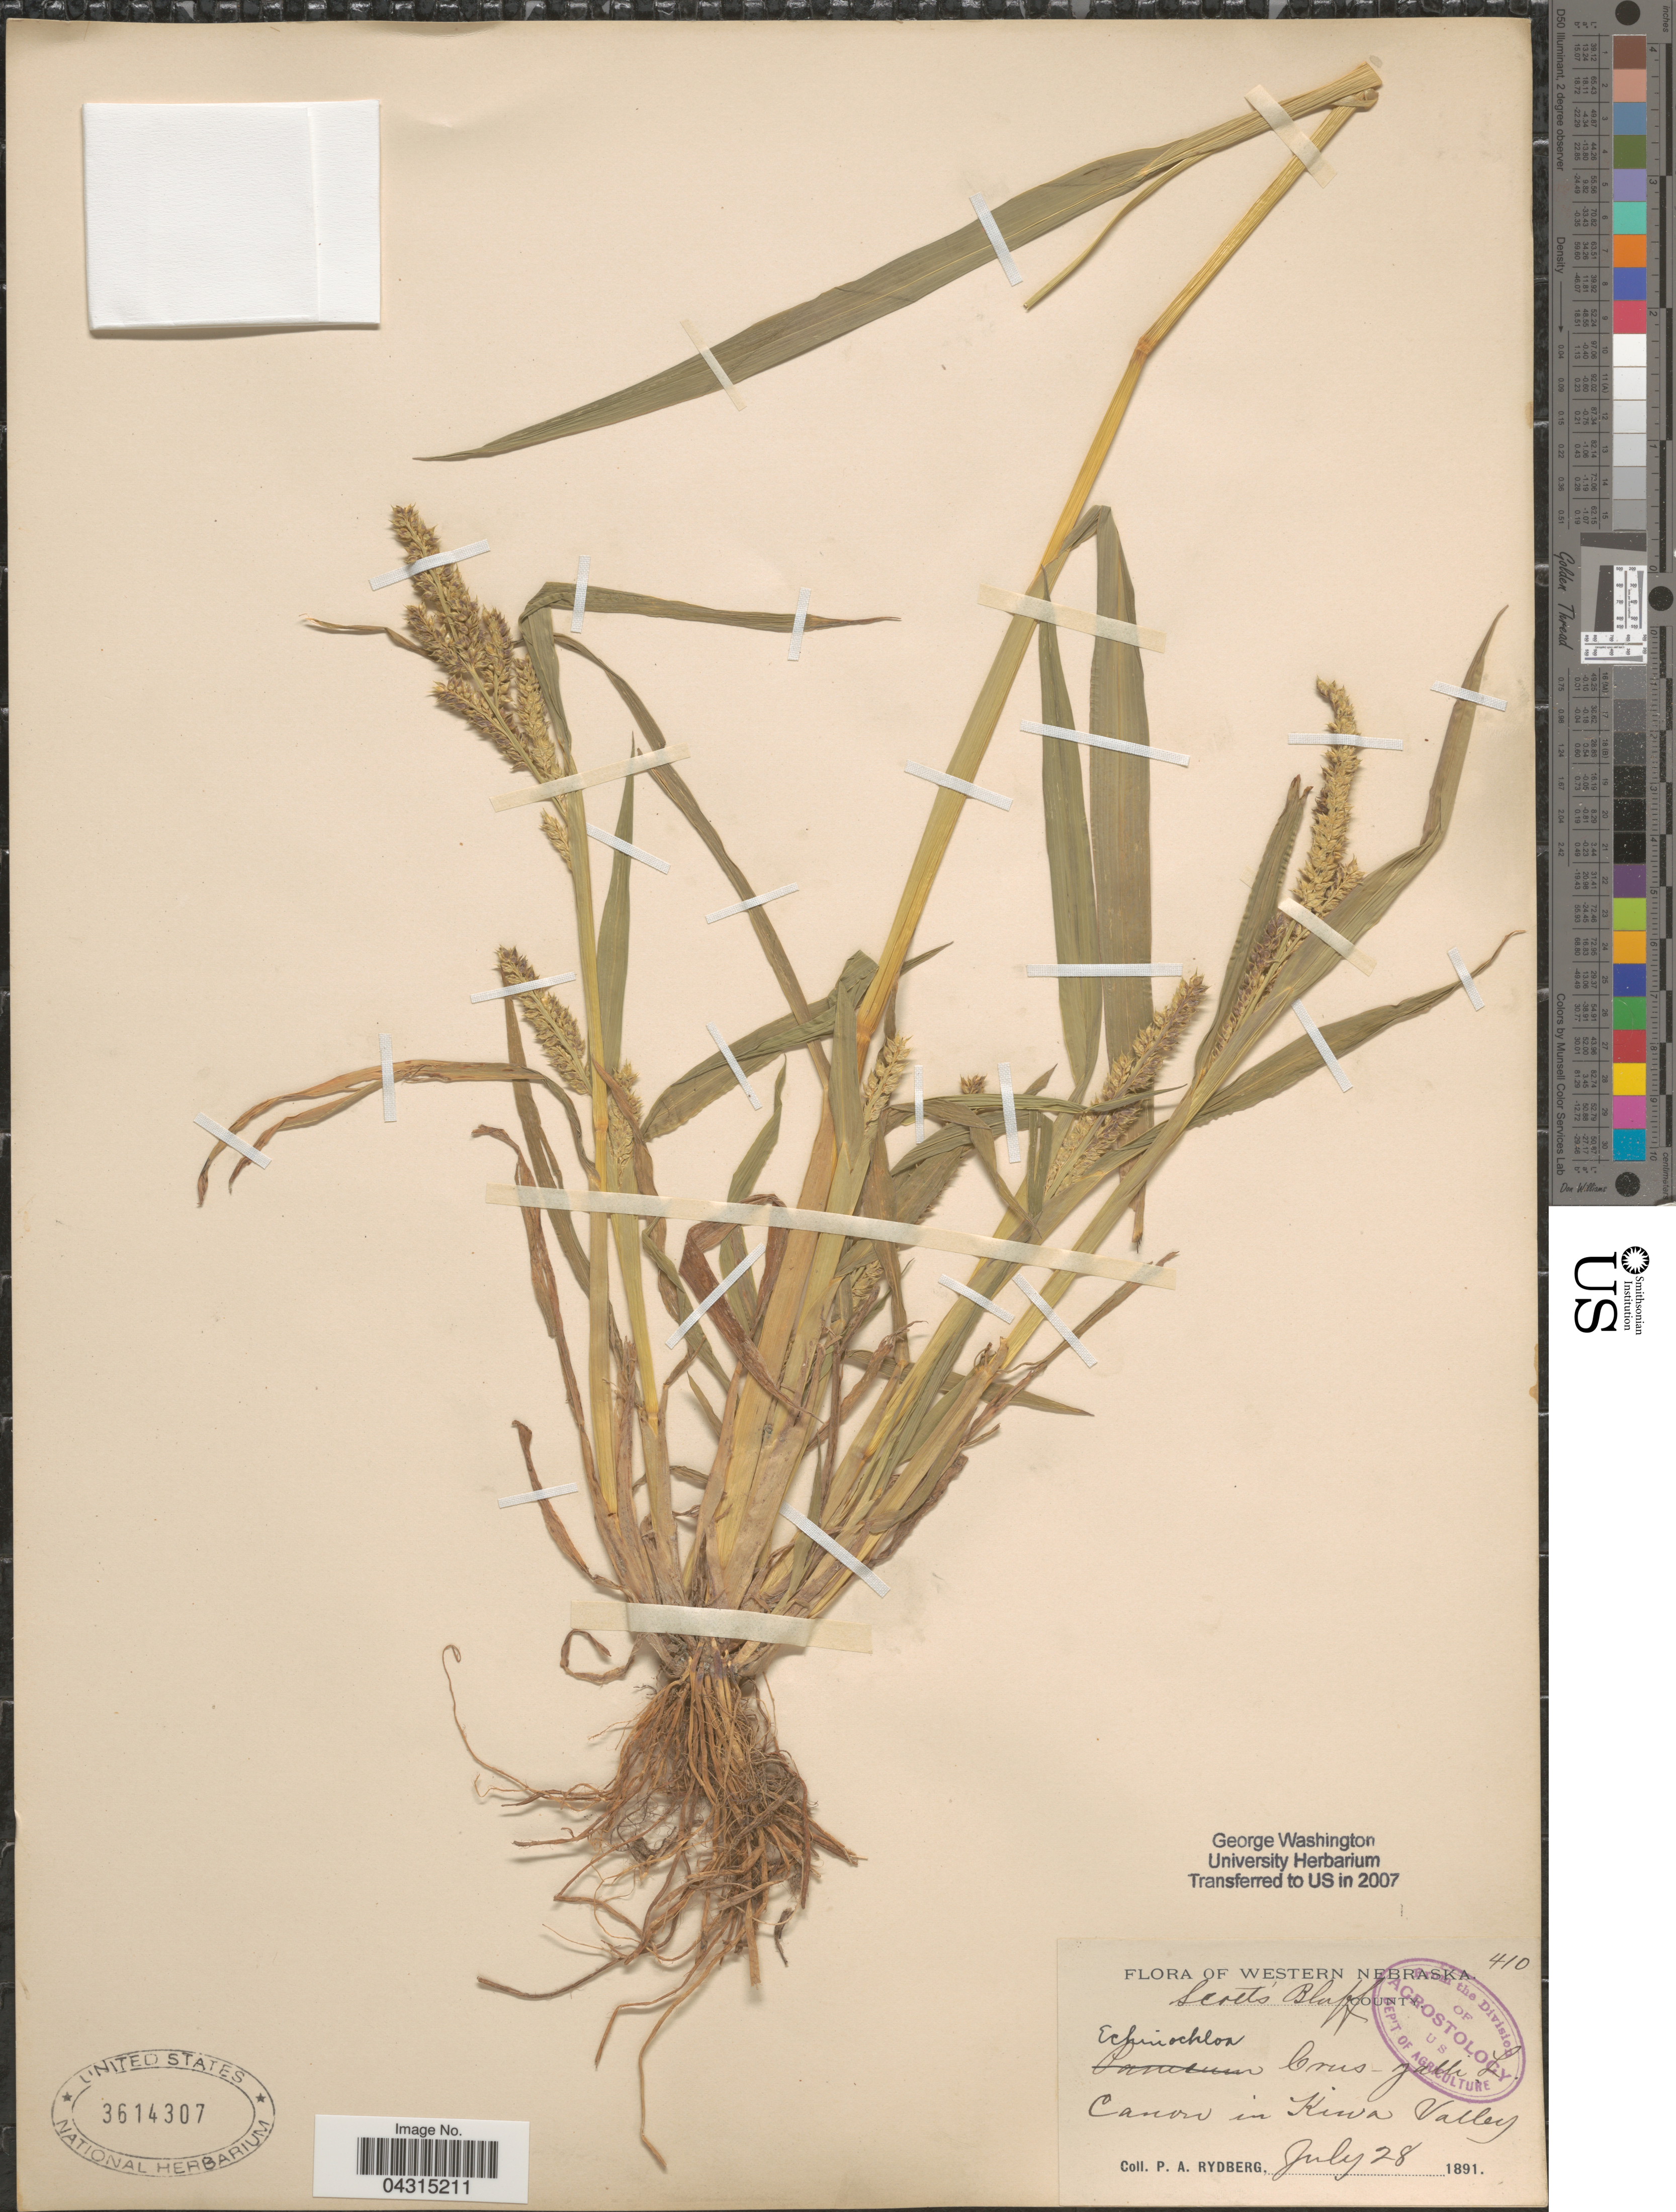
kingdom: Plantae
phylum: Tracheophyta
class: Liliopsida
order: Poales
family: Poaceae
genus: Echinochloa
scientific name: Echinochloa crus-galli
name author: (L.) P. Beauv.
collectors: P. A. Rydberg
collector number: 410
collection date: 1891-07-28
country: United States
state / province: Nebraska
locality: Western Nebraska. Scott's Bluff County. Canon in Kiwa [interpreted] Valley.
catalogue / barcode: US 3614307